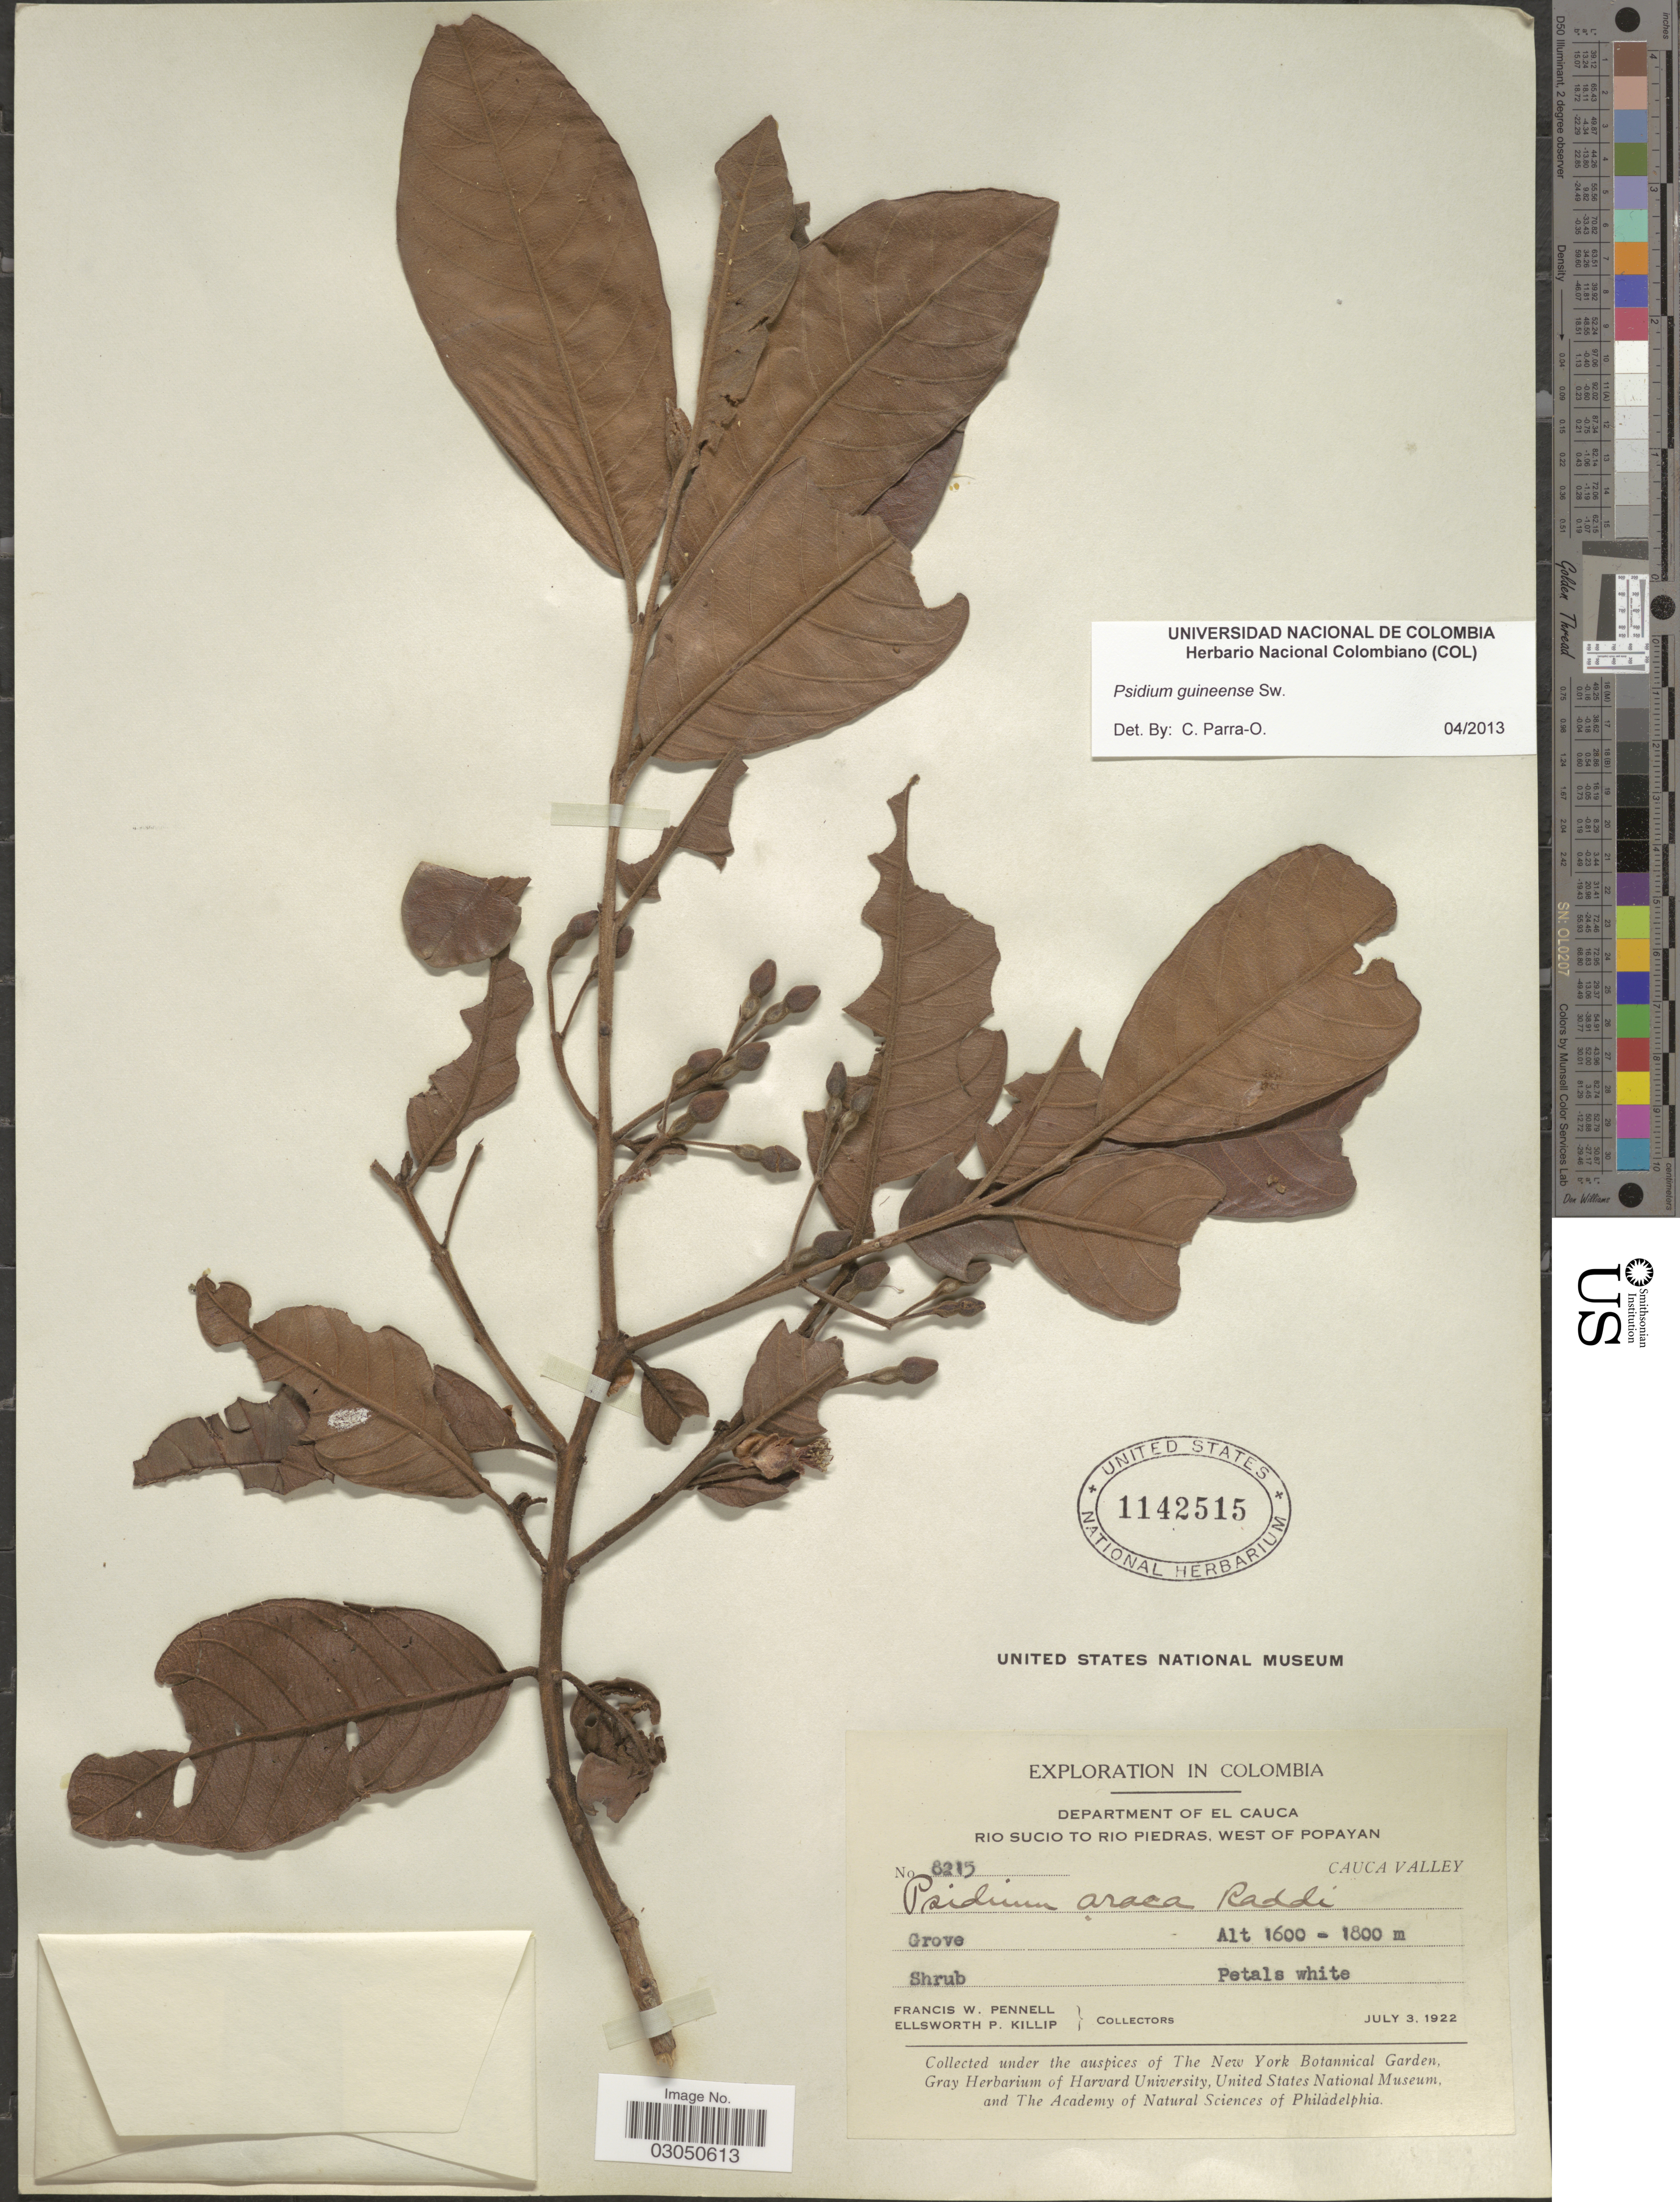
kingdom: Plantae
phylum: Tracheophyta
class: Magnoliopsida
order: Myrtales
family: Myrtaceae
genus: Psidium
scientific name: Psidium guineense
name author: Sw.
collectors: F. W. Pennell & E. P. Killip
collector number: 8215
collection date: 1922-07-03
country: Colombia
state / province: Cauca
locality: Department of El Cauca. Rio Sucio to Rio Piedras, West of Popayan. Cauca Valley.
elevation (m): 1600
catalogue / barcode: US 1142515